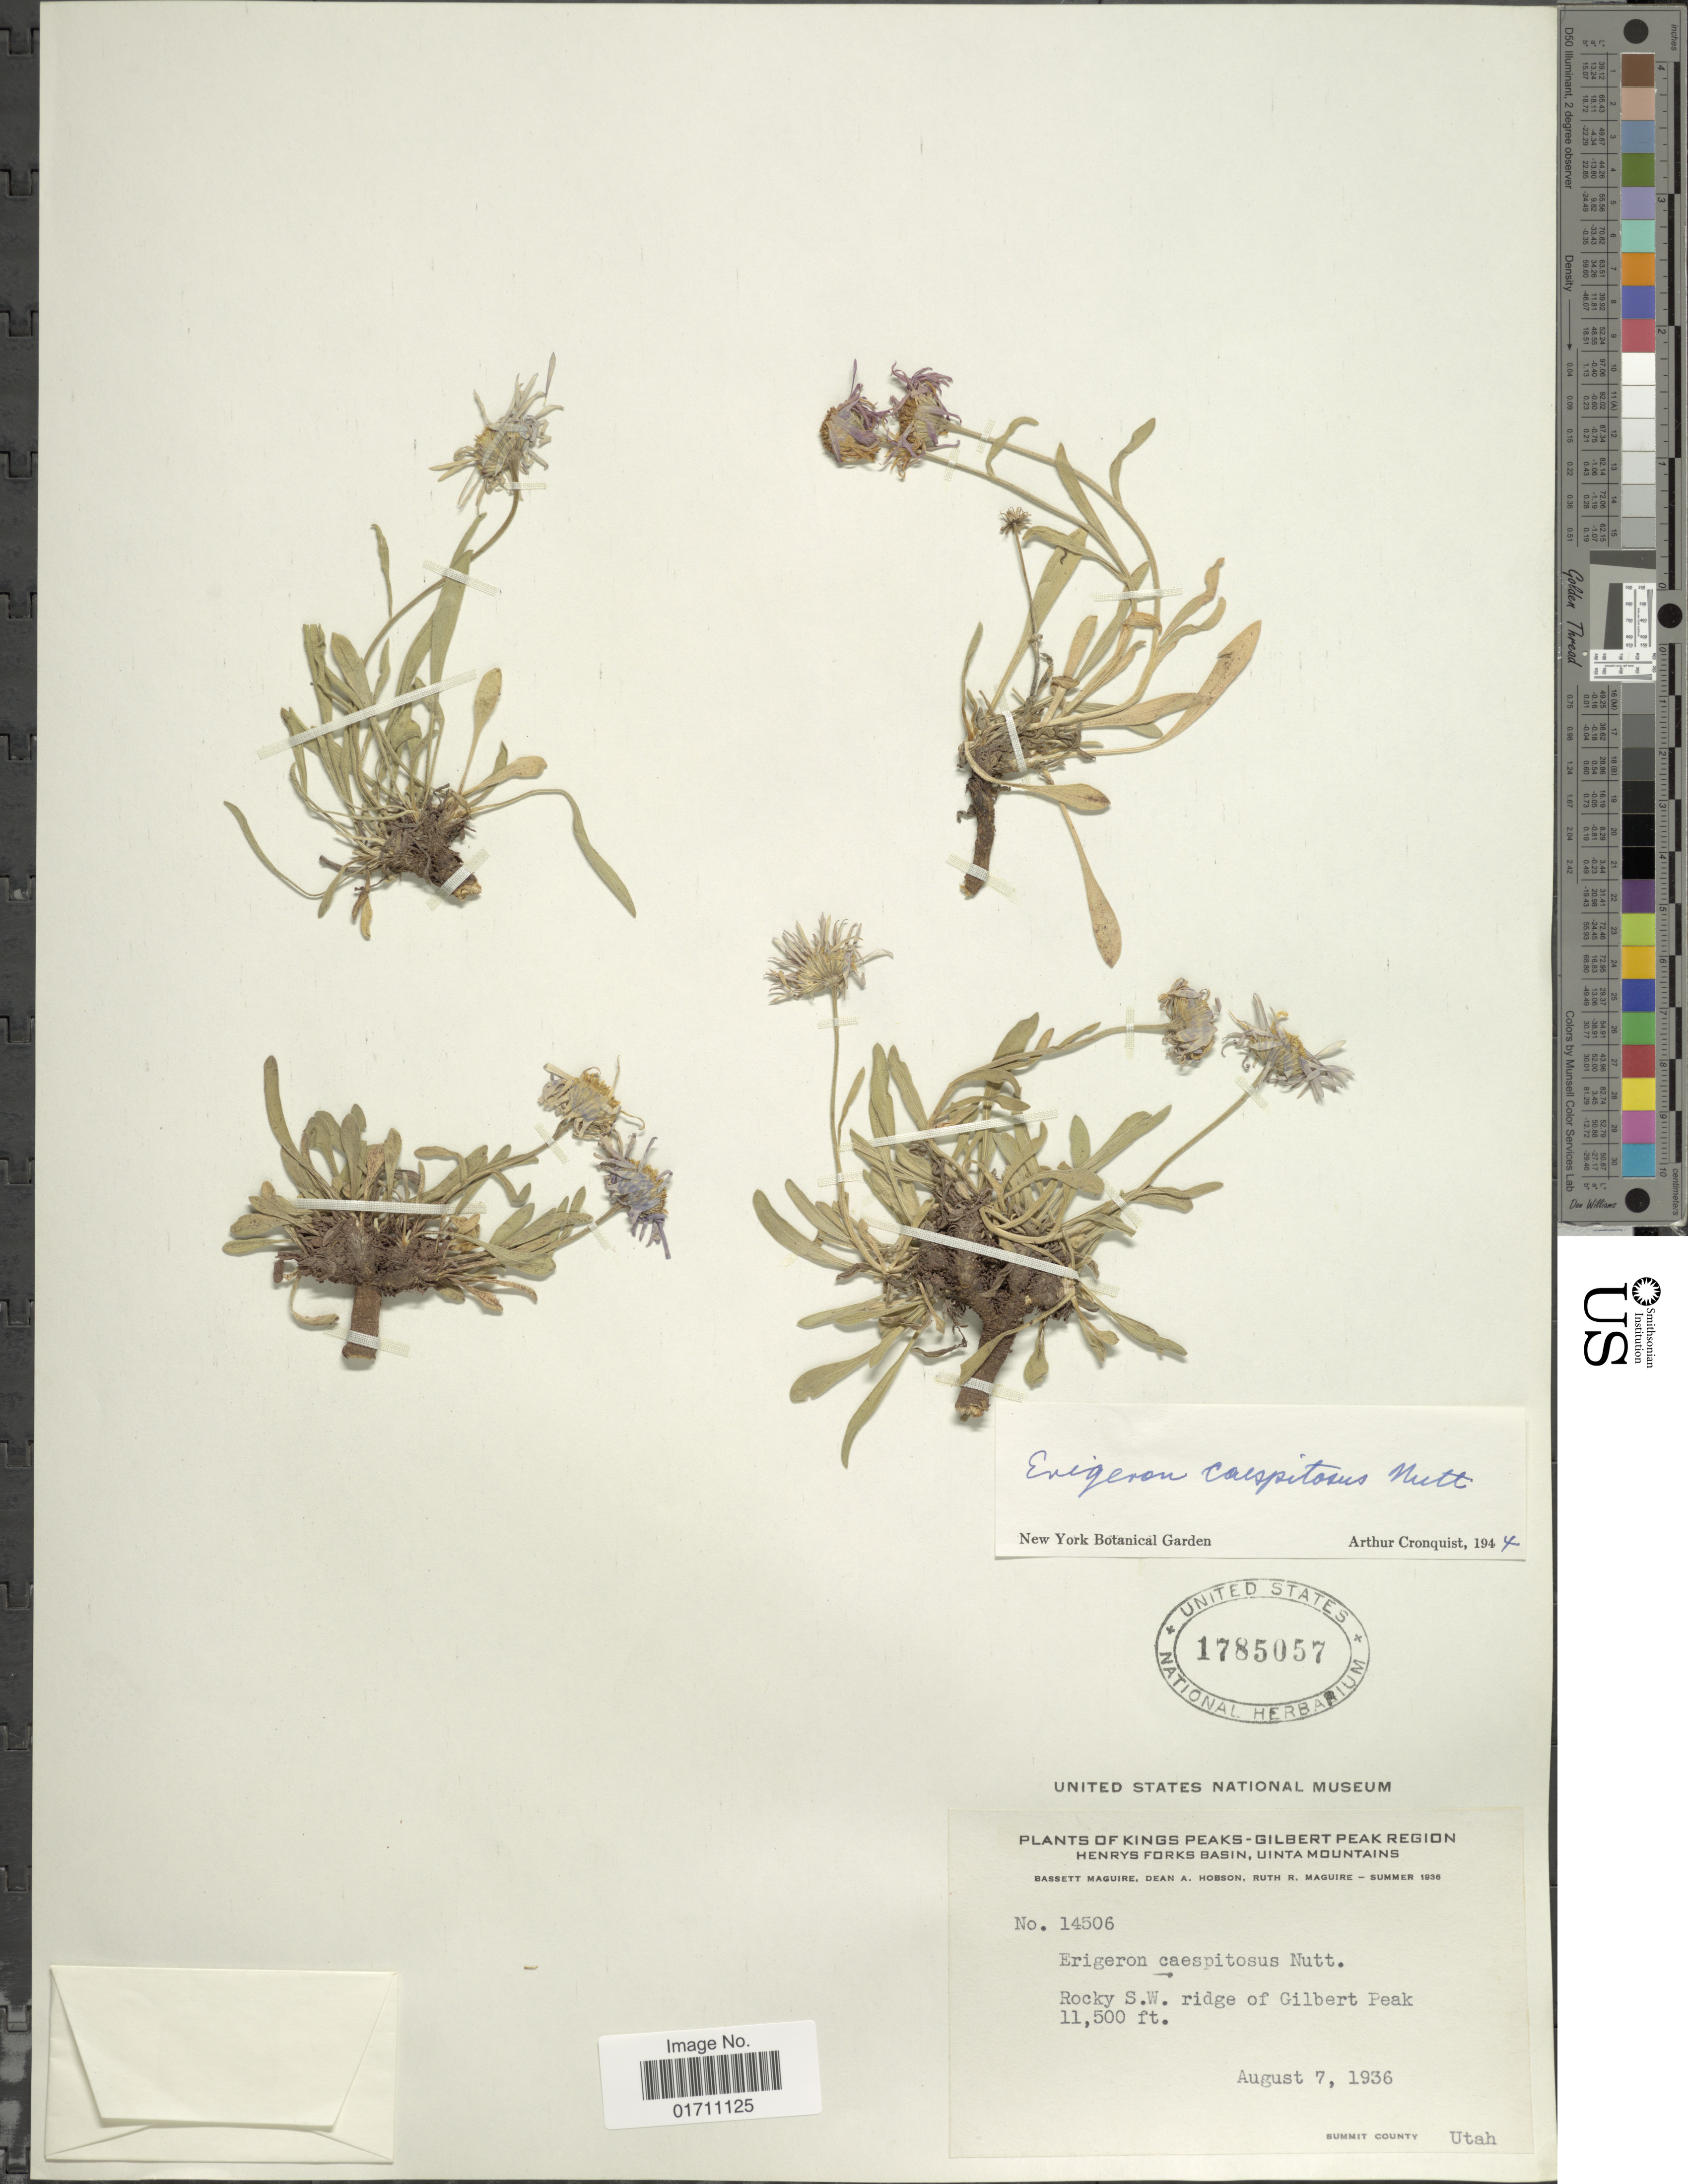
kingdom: Plantae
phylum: Tracheophyta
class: Magnoliopsida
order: Asterales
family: Asteraceae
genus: Erigeron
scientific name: Erigeron caespitosus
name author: Nutt.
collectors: B. Maguire, D. Hobson & R. R. Maguire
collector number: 14506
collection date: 1936-08-07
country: United States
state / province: Utah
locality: Kings Peaks-Gilbert Peak Region Henrys Forks Basin, Uinta Mountains, Rocky S.W. ridge of Gilbert Peak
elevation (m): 3505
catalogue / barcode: US 1785057